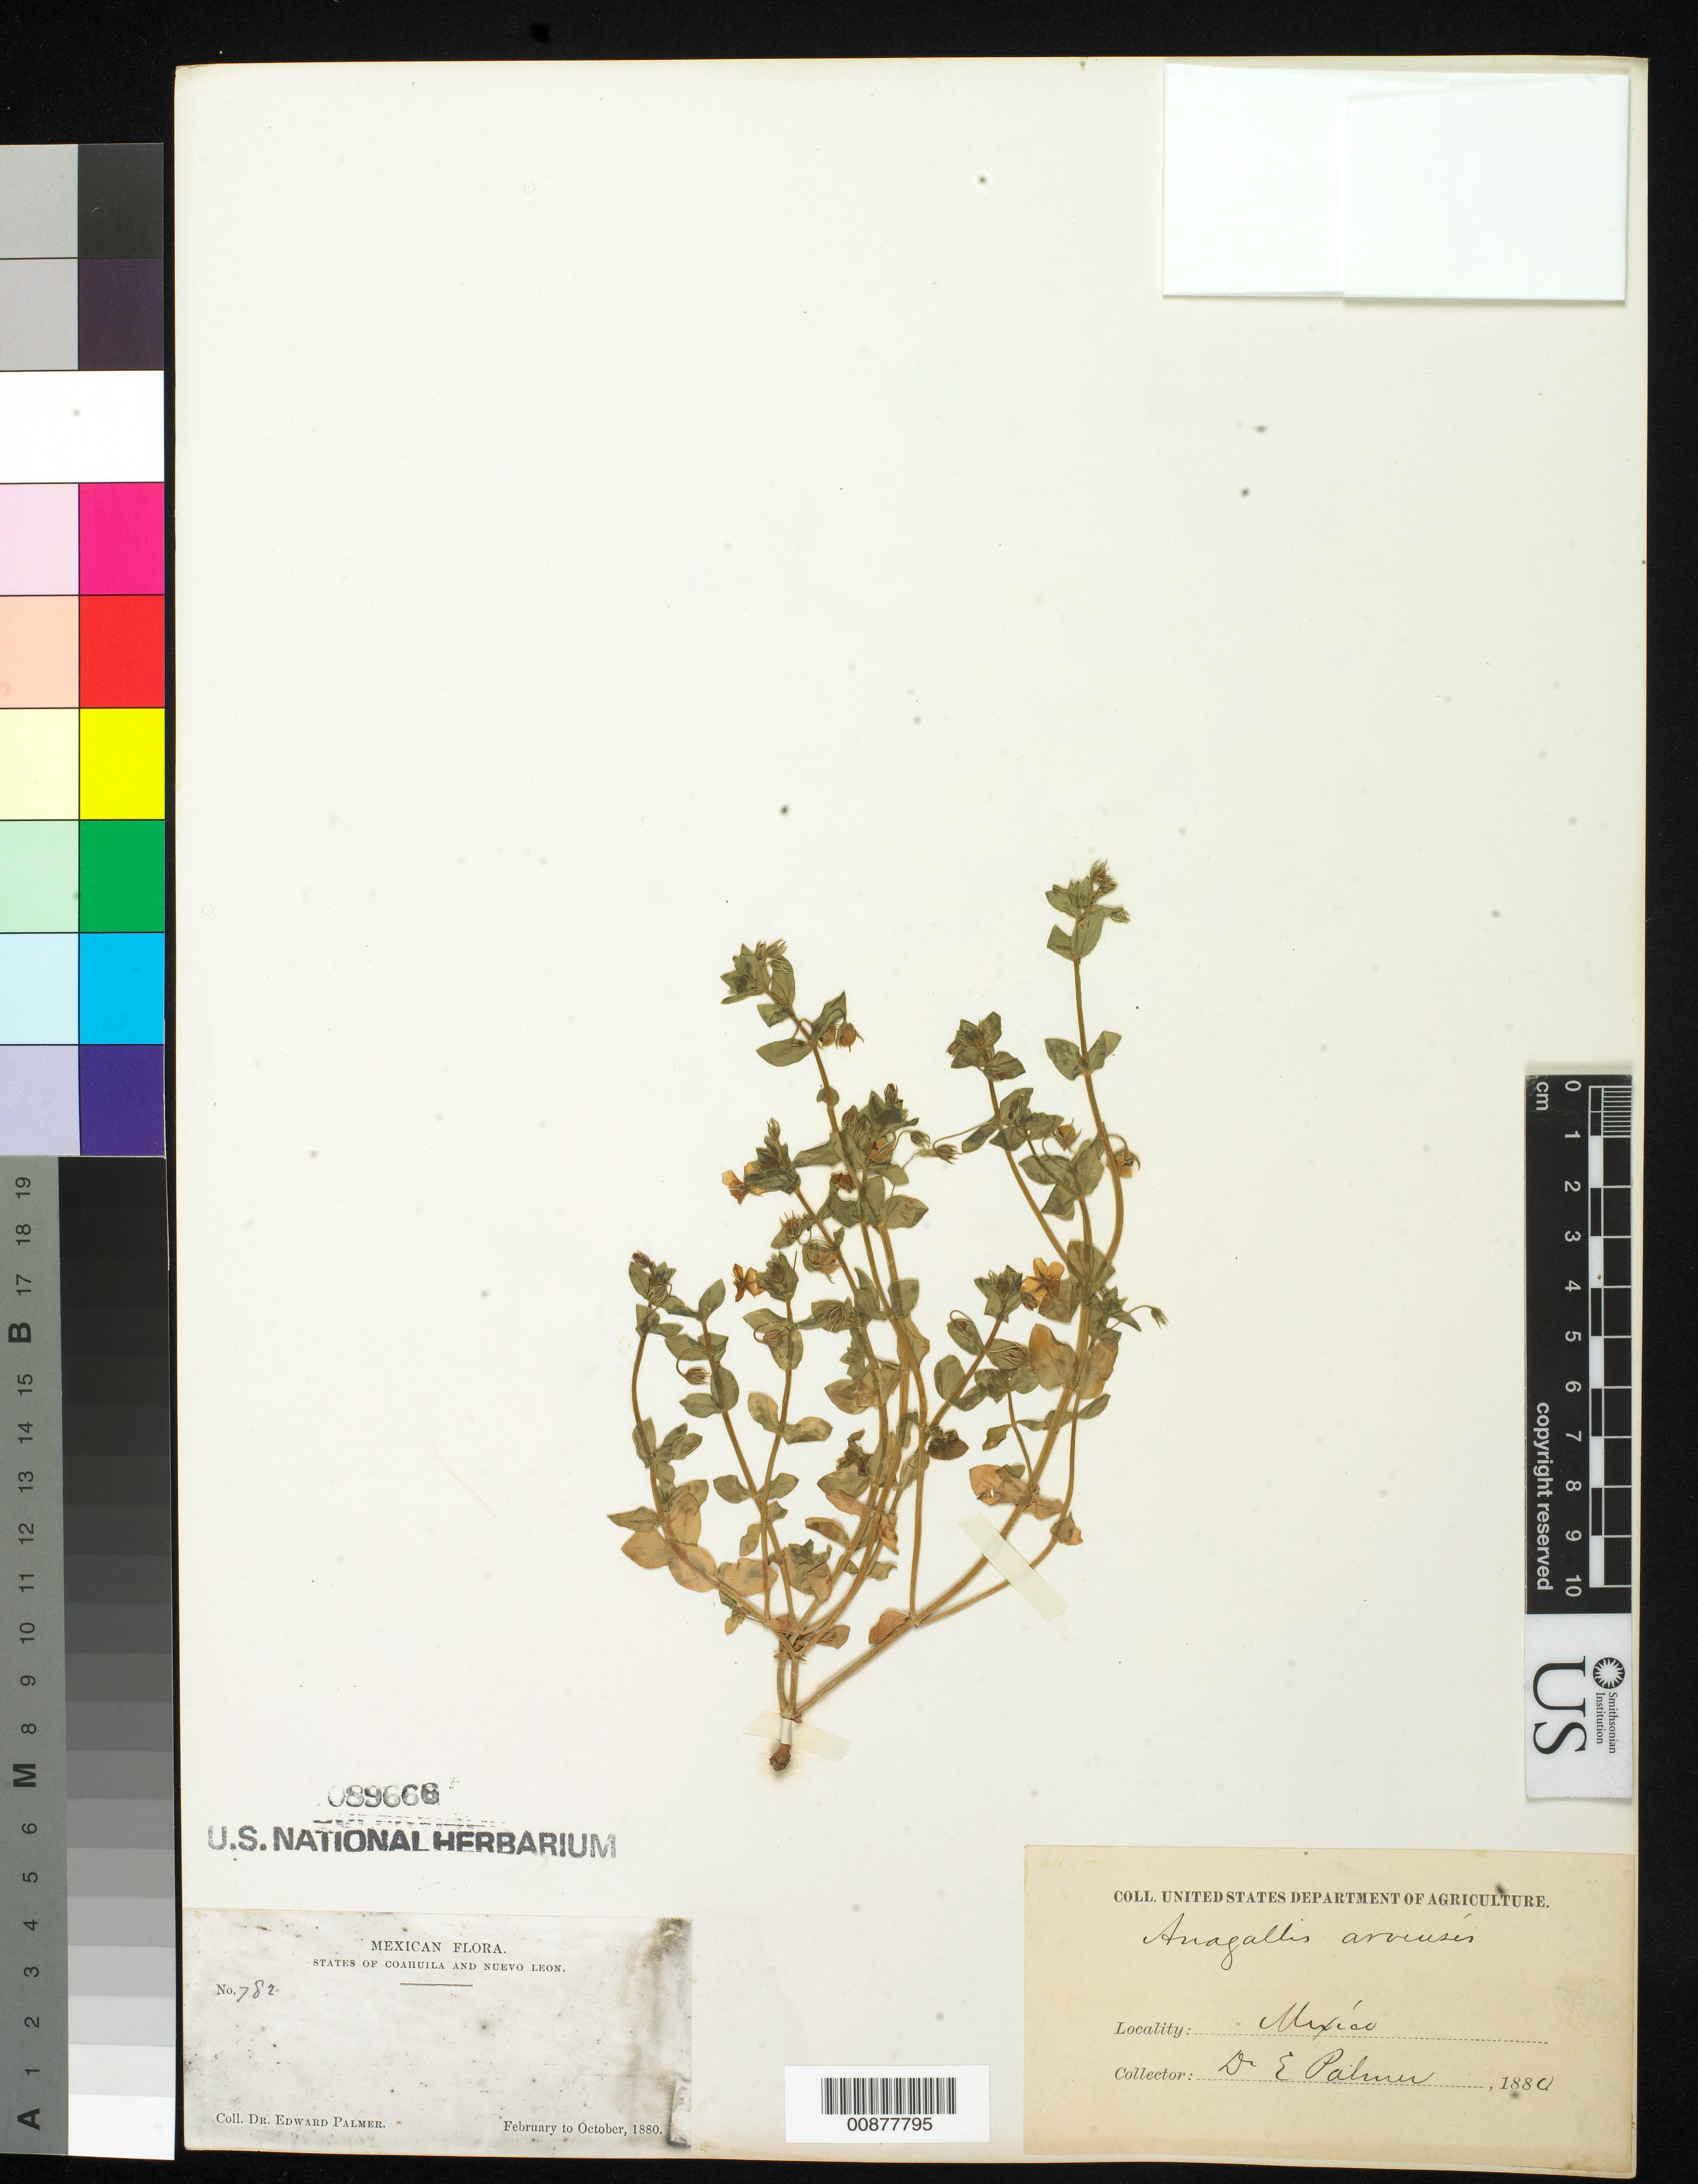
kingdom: Plantae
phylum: Tracheophyta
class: Magnoliopsida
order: Ericales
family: Primulaceae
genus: Anagallis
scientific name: Anagallis arvensis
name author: L.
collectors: E. Palmer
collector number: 782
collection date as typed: Feb 1880 to -- Oct 1880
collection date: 1880-02/1880-10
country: Mexico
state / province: Coahuila / Nuevo León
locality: States of Coahuila and Nuevo León.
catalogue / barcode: US 89666